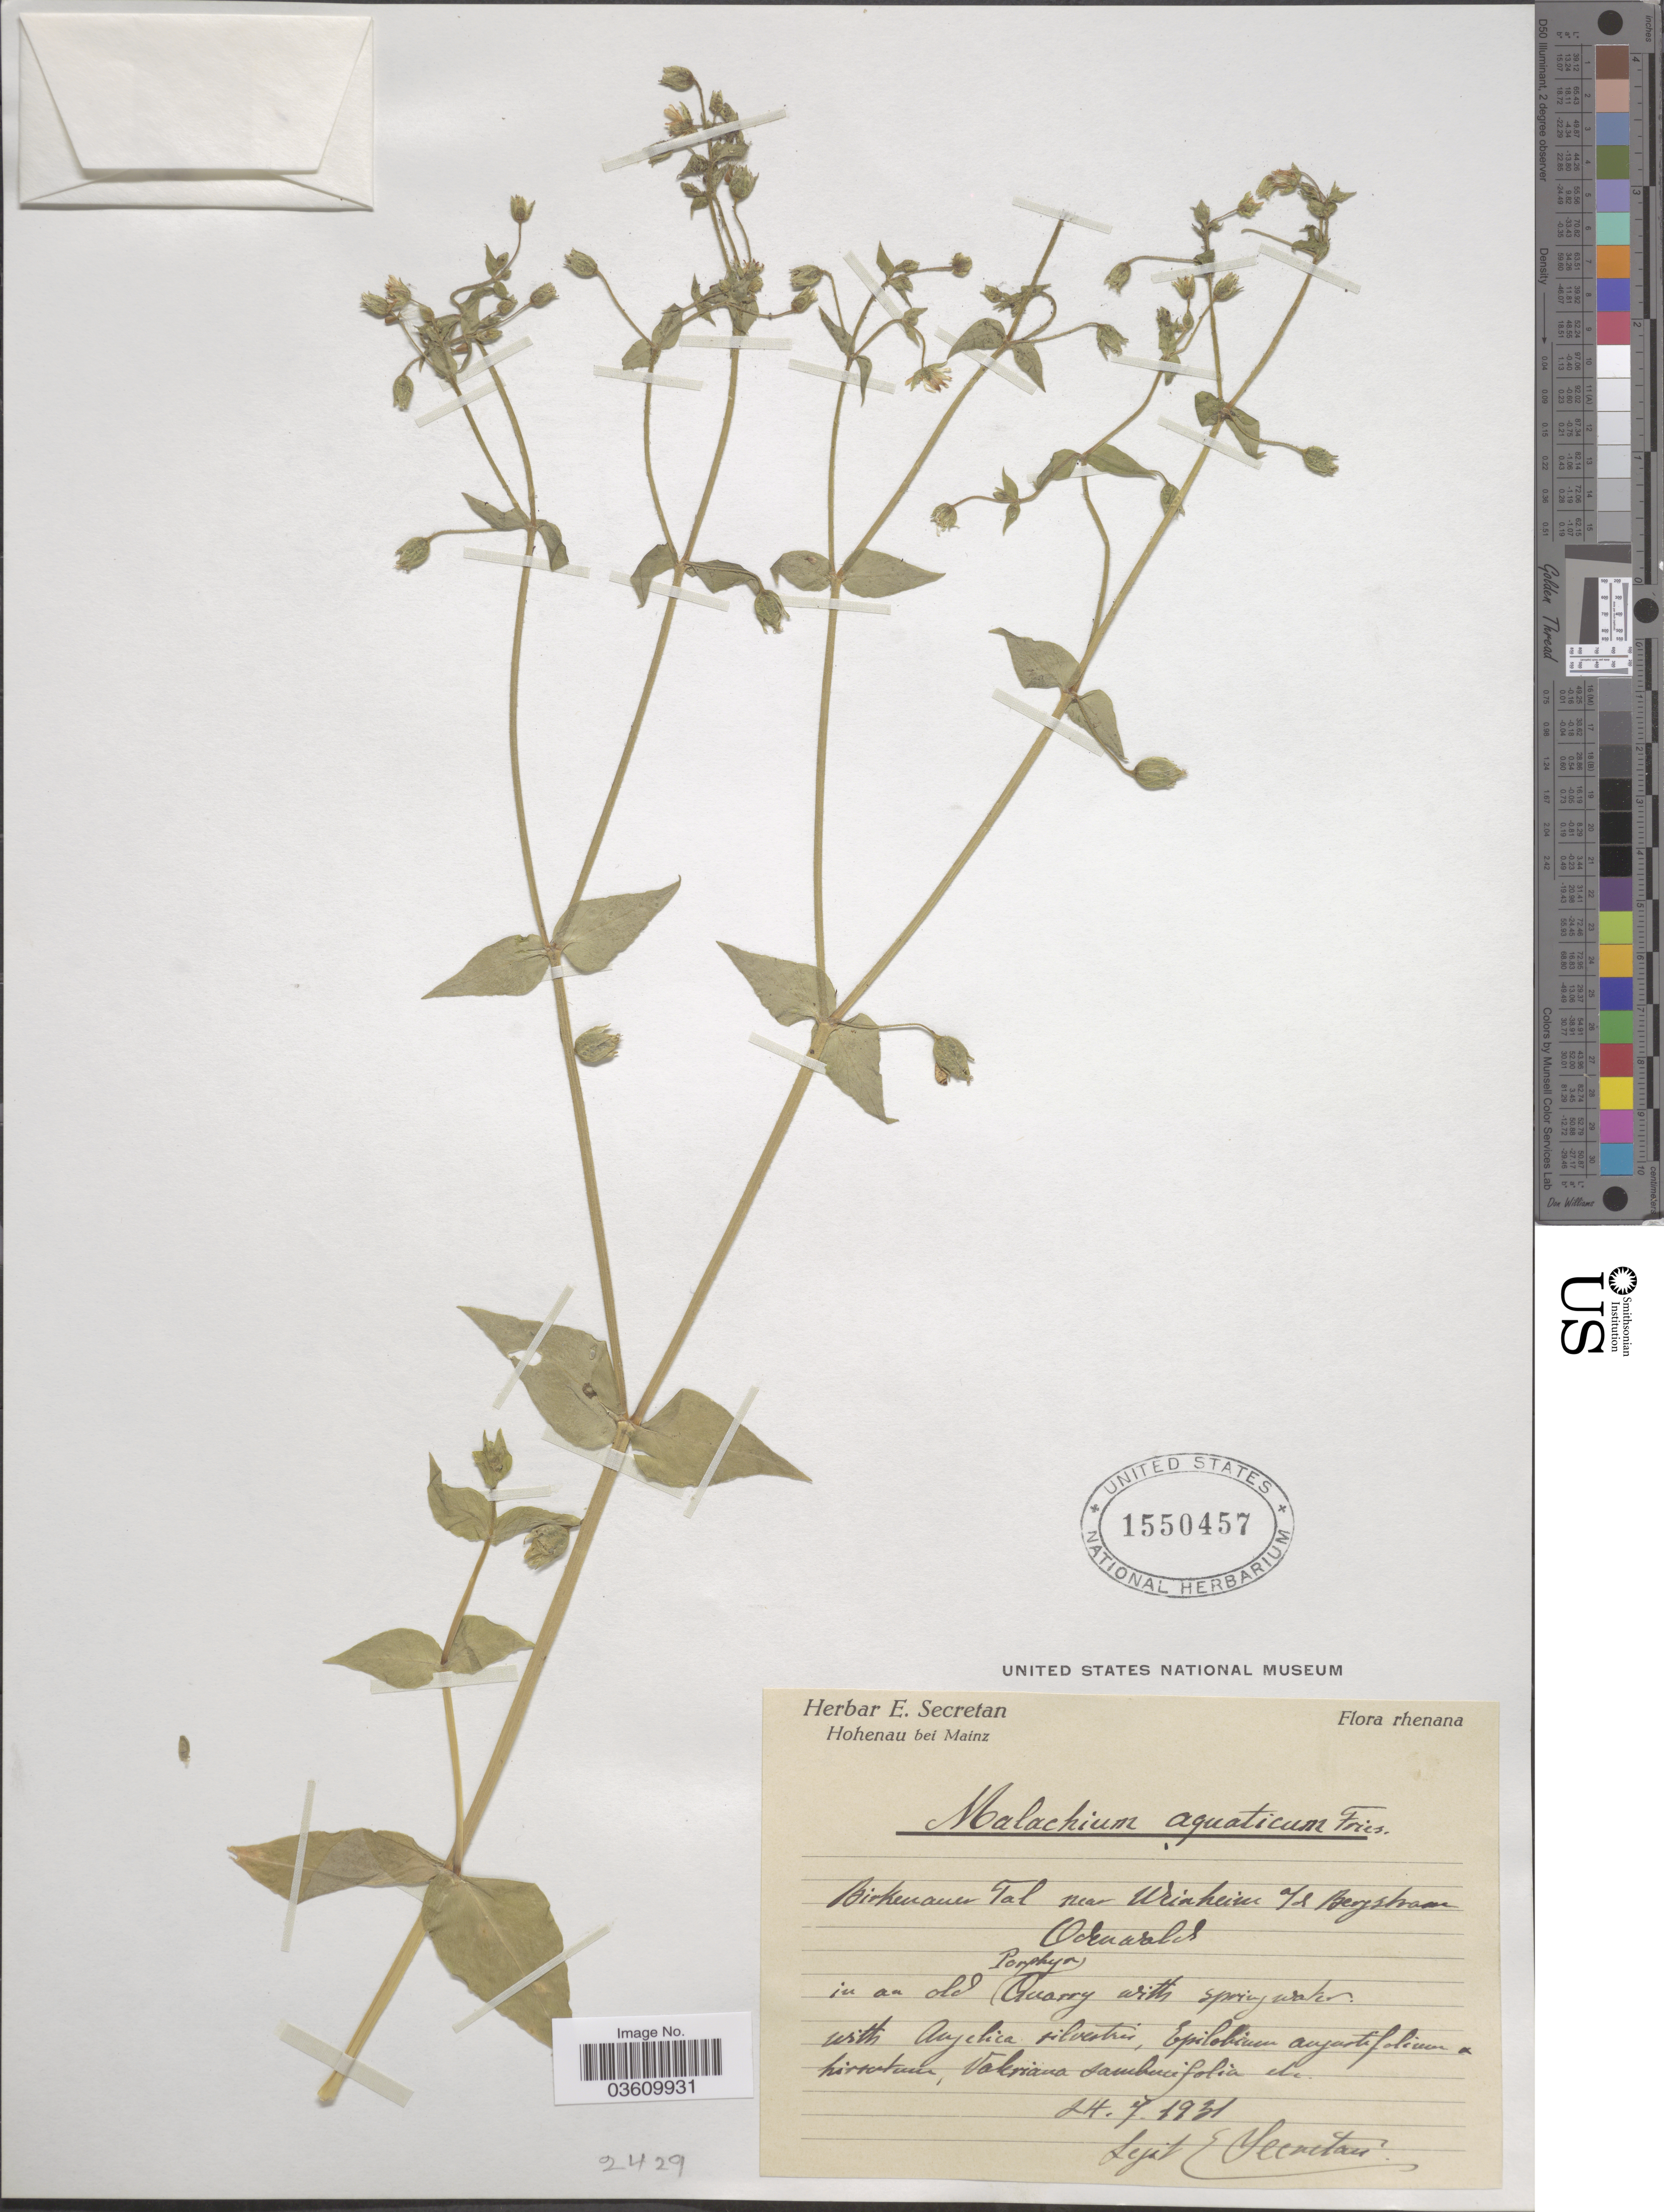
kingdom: Plantae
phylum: Tracheophyta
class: Magnoliopsida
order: Caryophyllales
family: Caryophyllaceae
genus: Stellaria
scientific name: Stellaria aquatica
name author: L.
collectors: E. Secretan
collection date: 1931-07-24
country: Germany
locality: Birkenauer Tal near Udinheim [interpreted] a/d Bergscham [interpreted] Odenwald.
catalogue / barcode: US 1550457